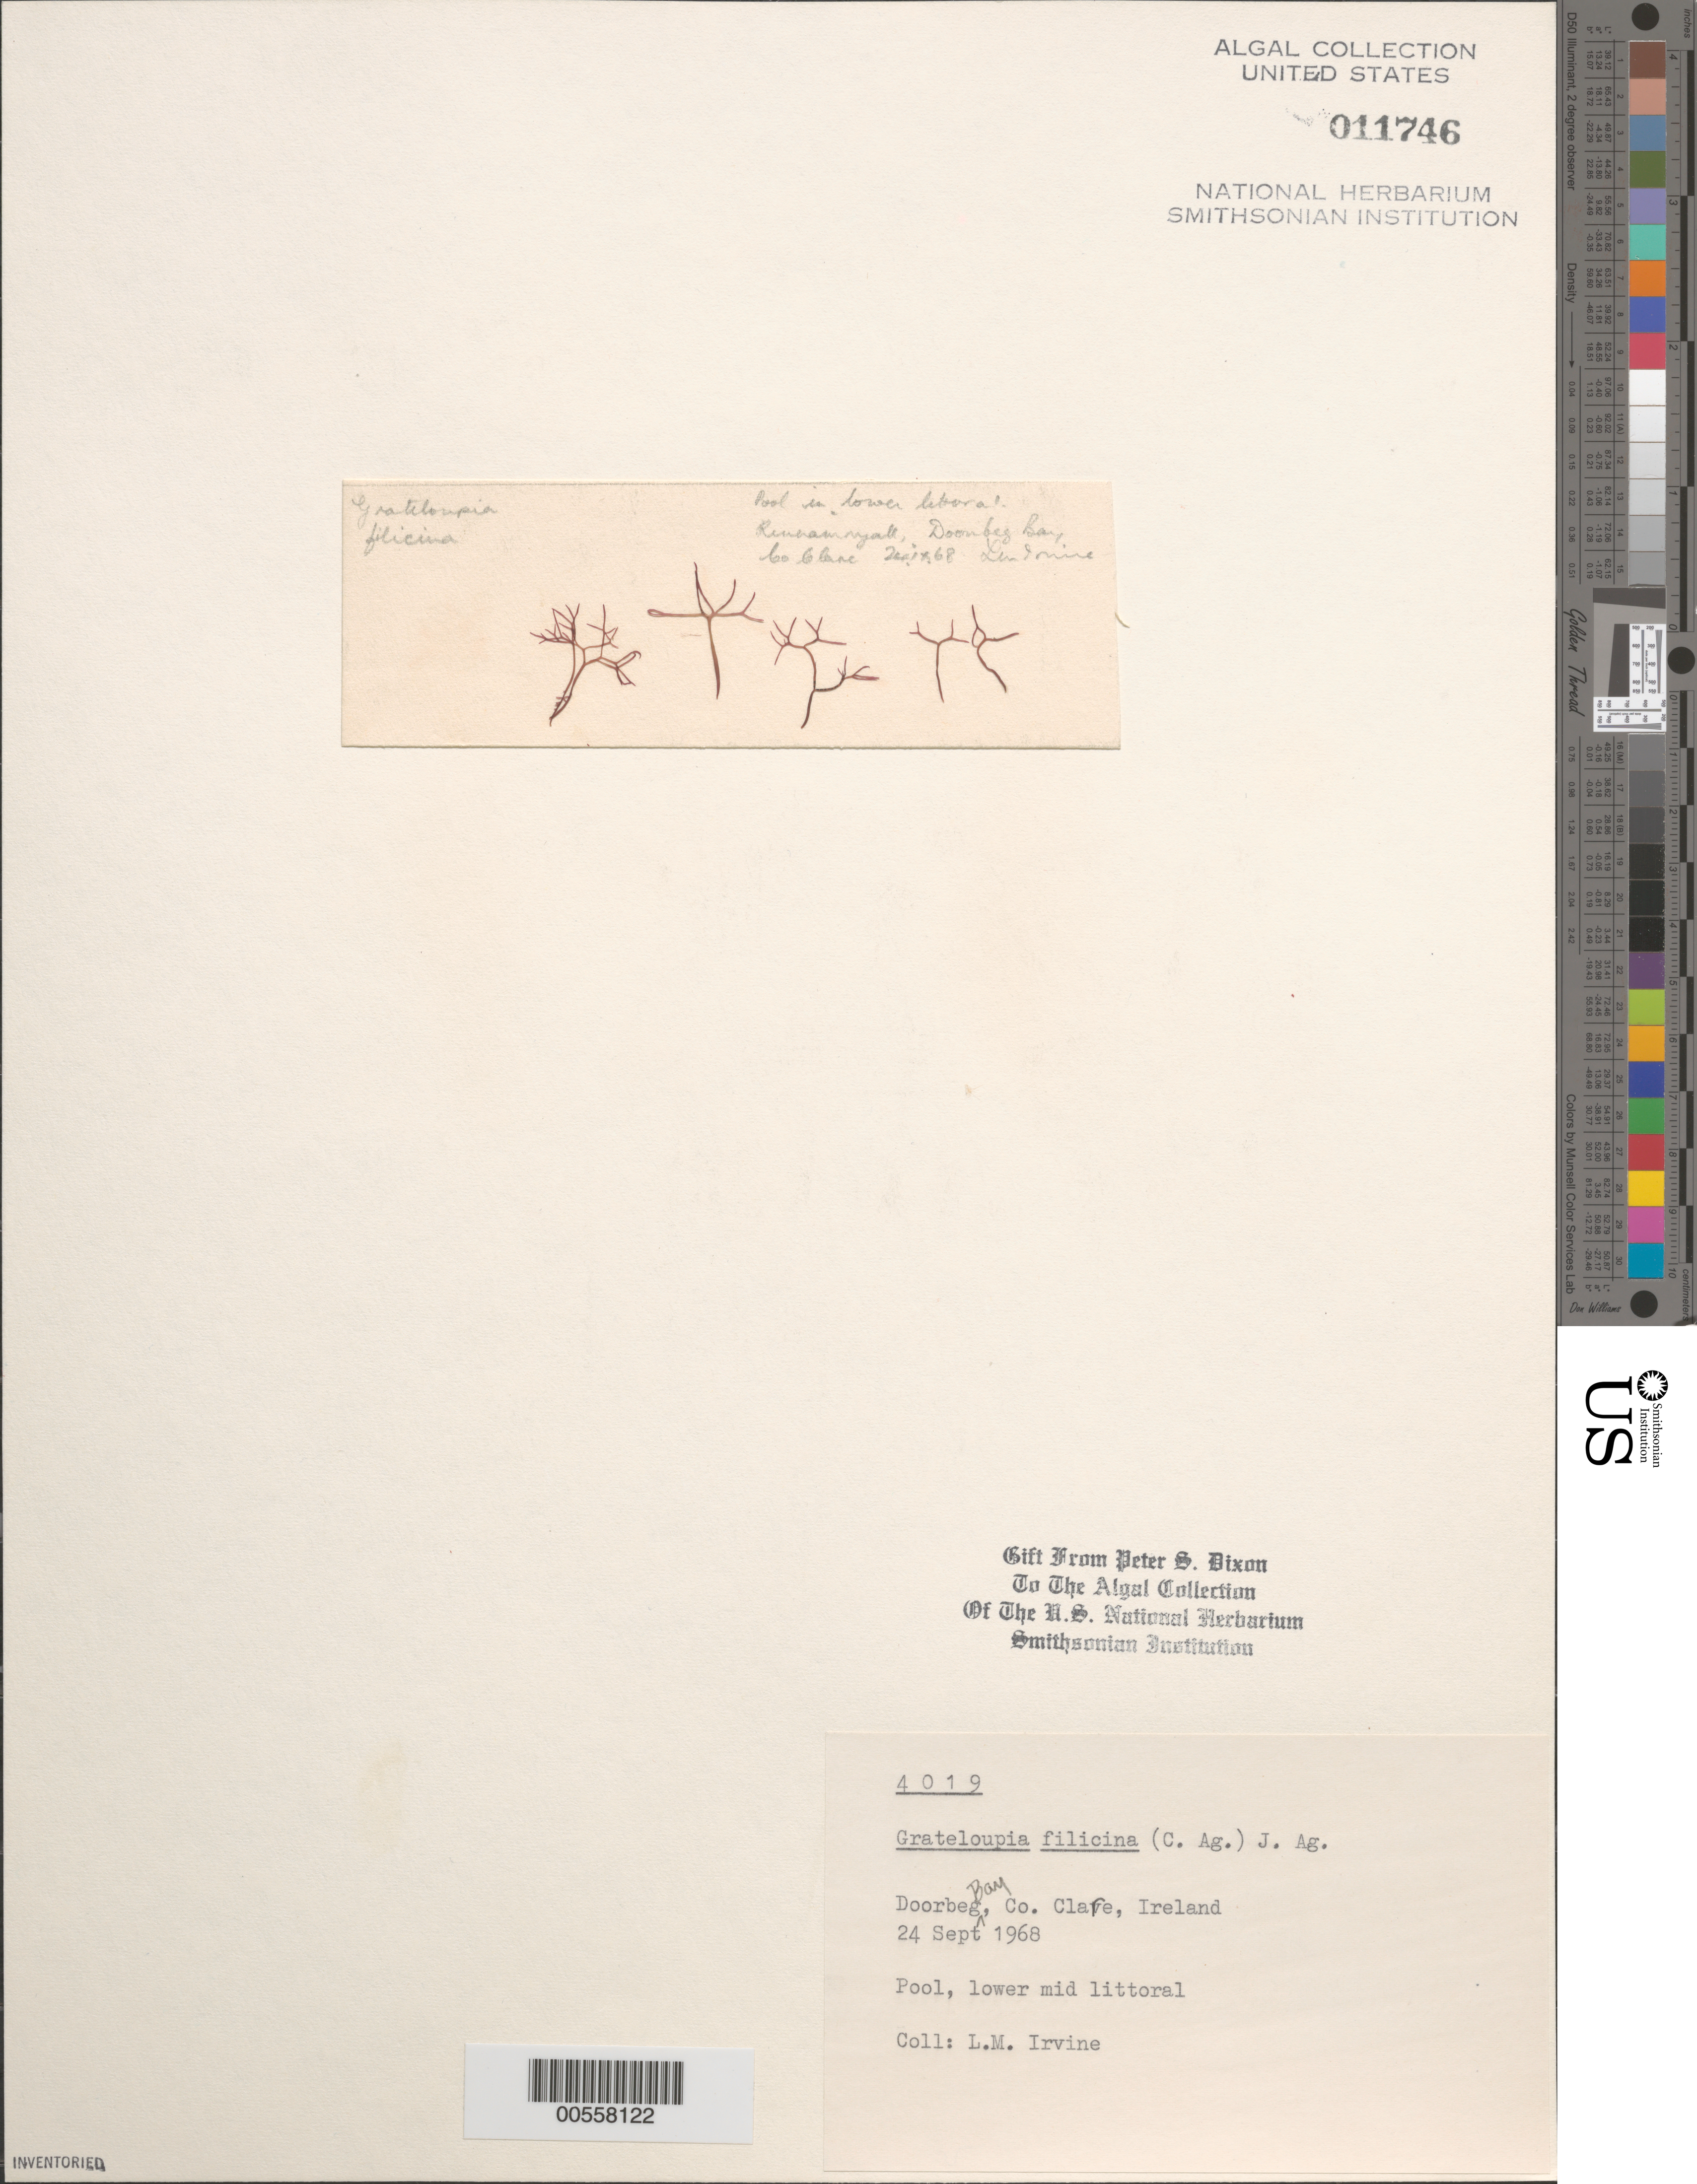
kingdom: Plantae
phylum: Rhodophyta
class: Florideophyceae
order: Halymeniales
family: Halymeniaceae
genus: Grateloupia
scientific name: Grateloupia filicina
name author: (J.V.Lamouroux) C. Agardh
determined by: Dixon, P. S.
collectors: L. M. Irvine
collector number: PSD 4019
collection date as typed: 24 Sep 1968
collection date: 1968-09-24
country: Ireland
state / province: Munster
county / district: Clare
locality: Doorbeg Bay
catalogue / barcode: US 11746